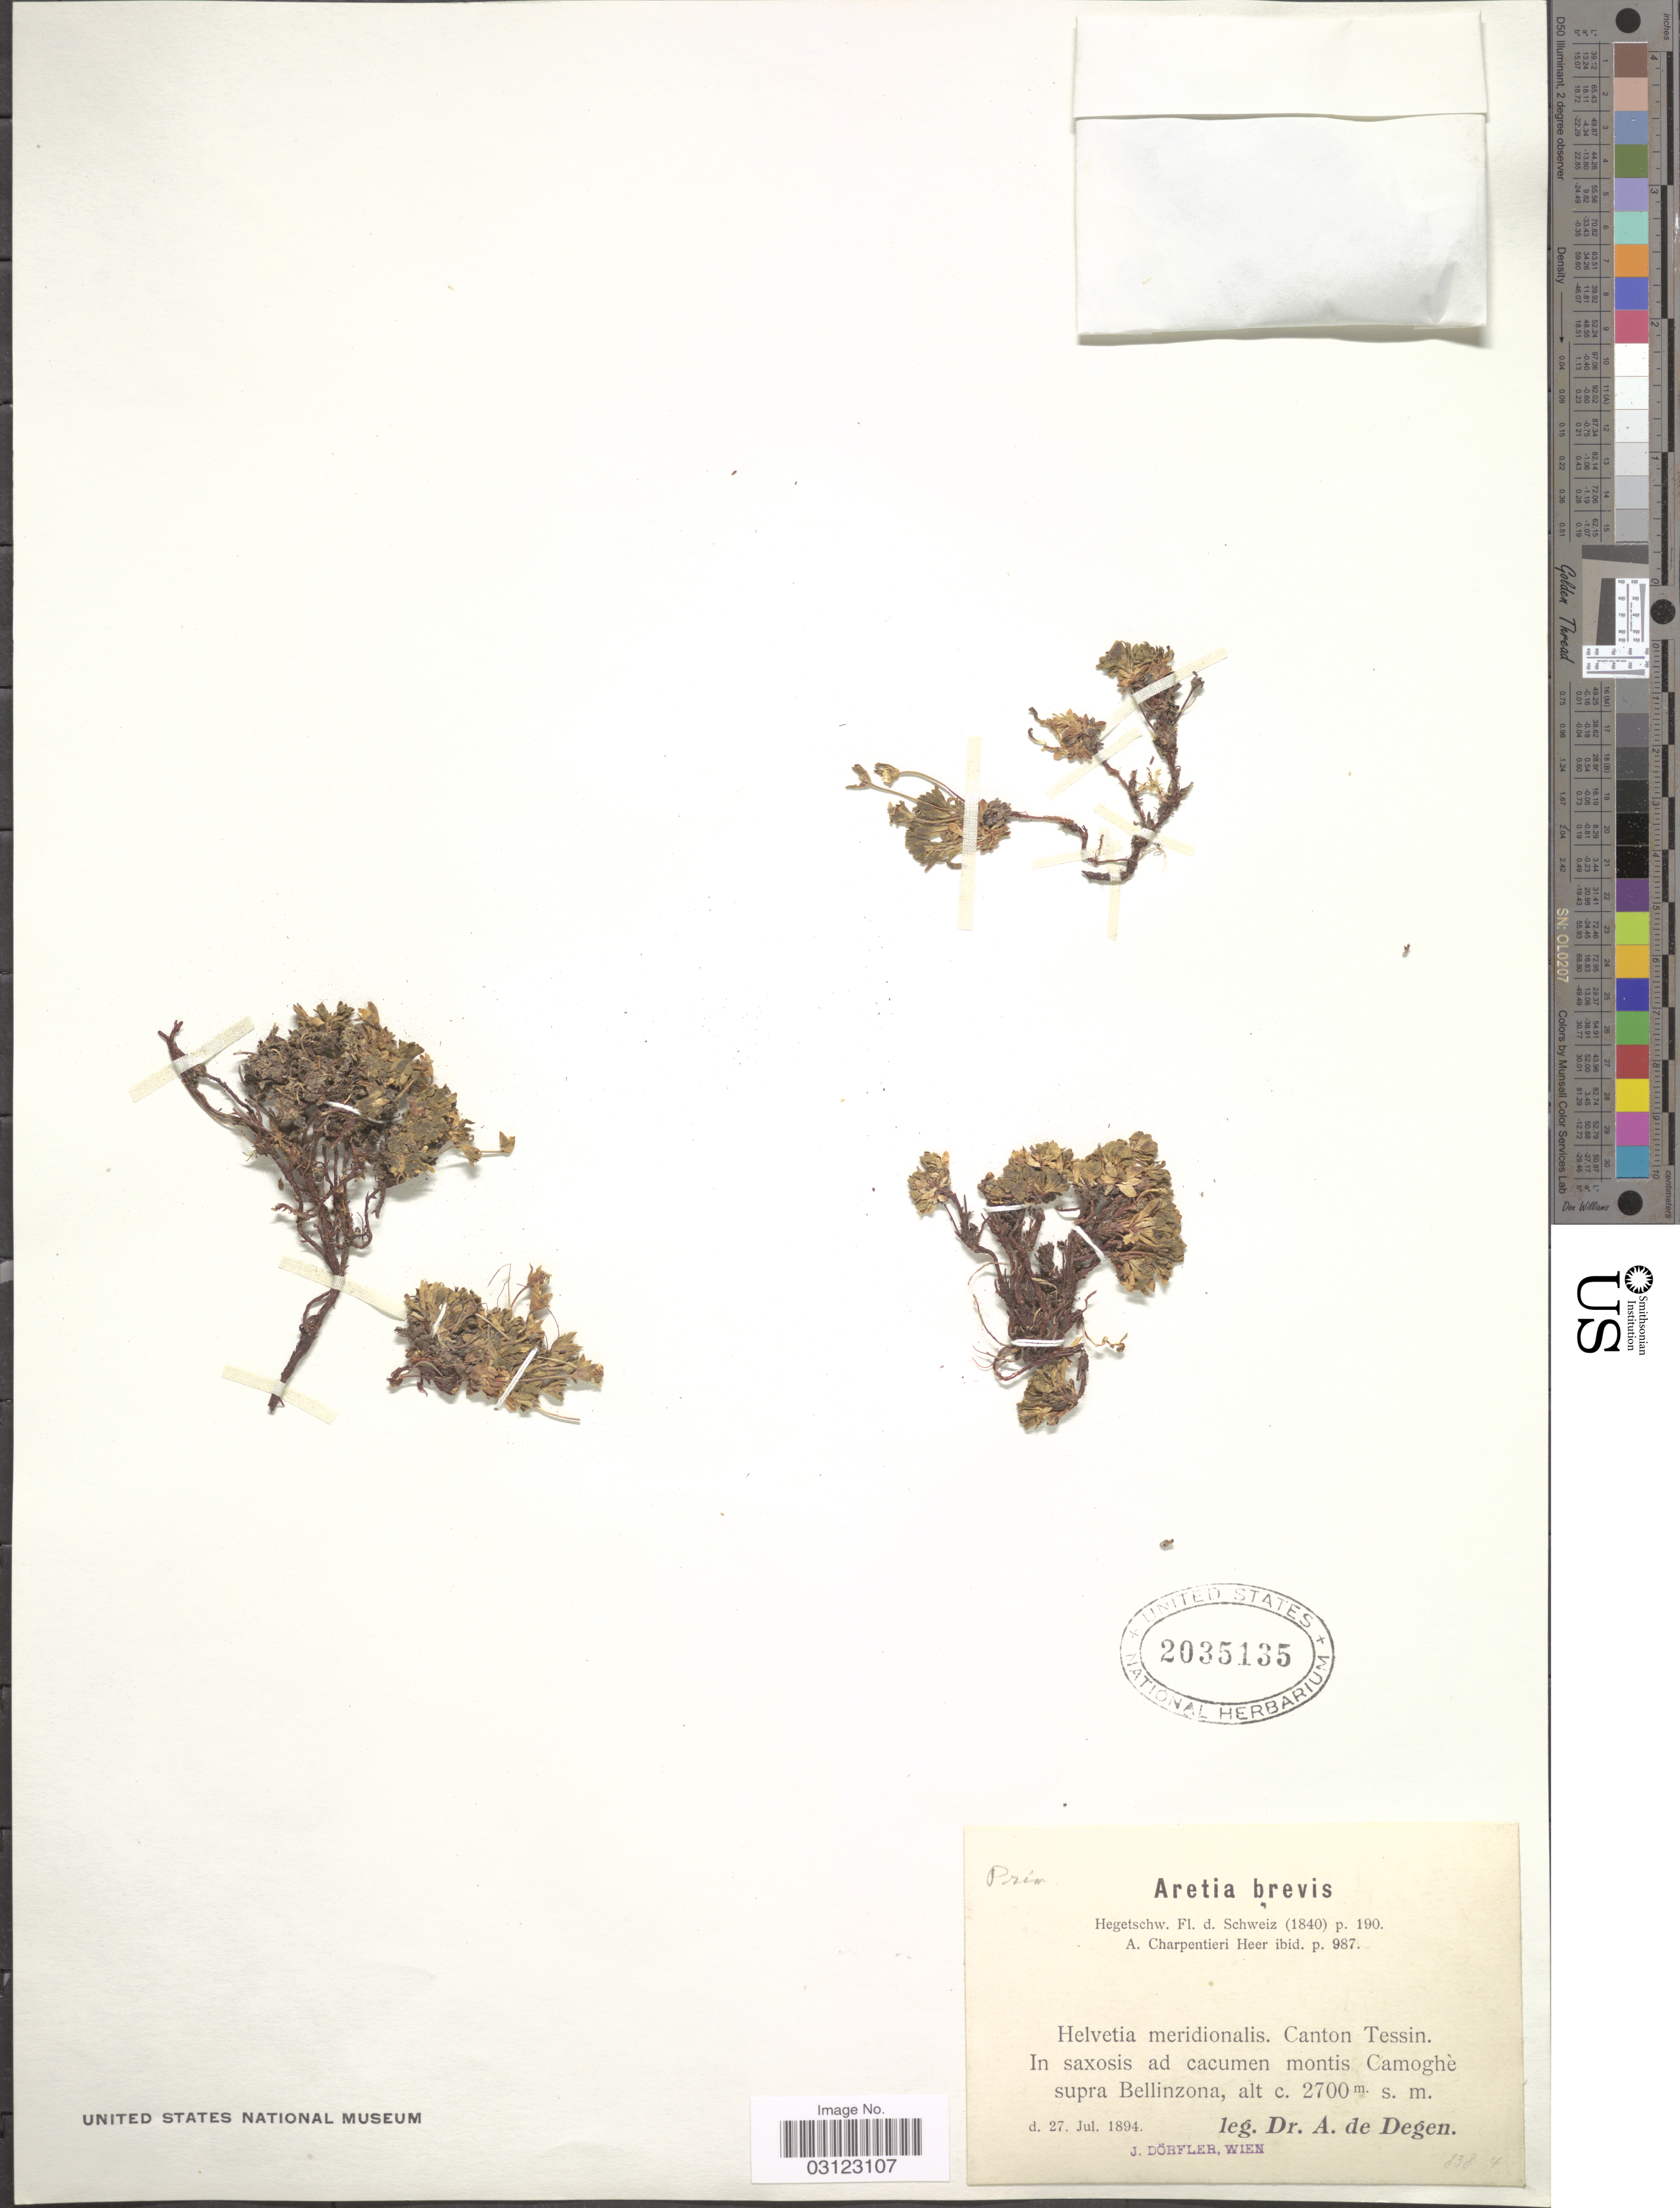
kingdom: Plantae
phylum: Tracheophyta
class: Magnoliopsida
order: Ericales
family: Primulaceae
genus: Aretia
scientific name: Aretia brevis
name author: Hegetschw.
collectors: A. Degen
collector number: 8384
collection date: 1894-07-27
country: Switzerland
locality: Helvetia meridionalis. Canton Tessin. Montis Camoghè supra Bellinzona.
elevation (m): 2700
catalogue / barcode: US 2035135